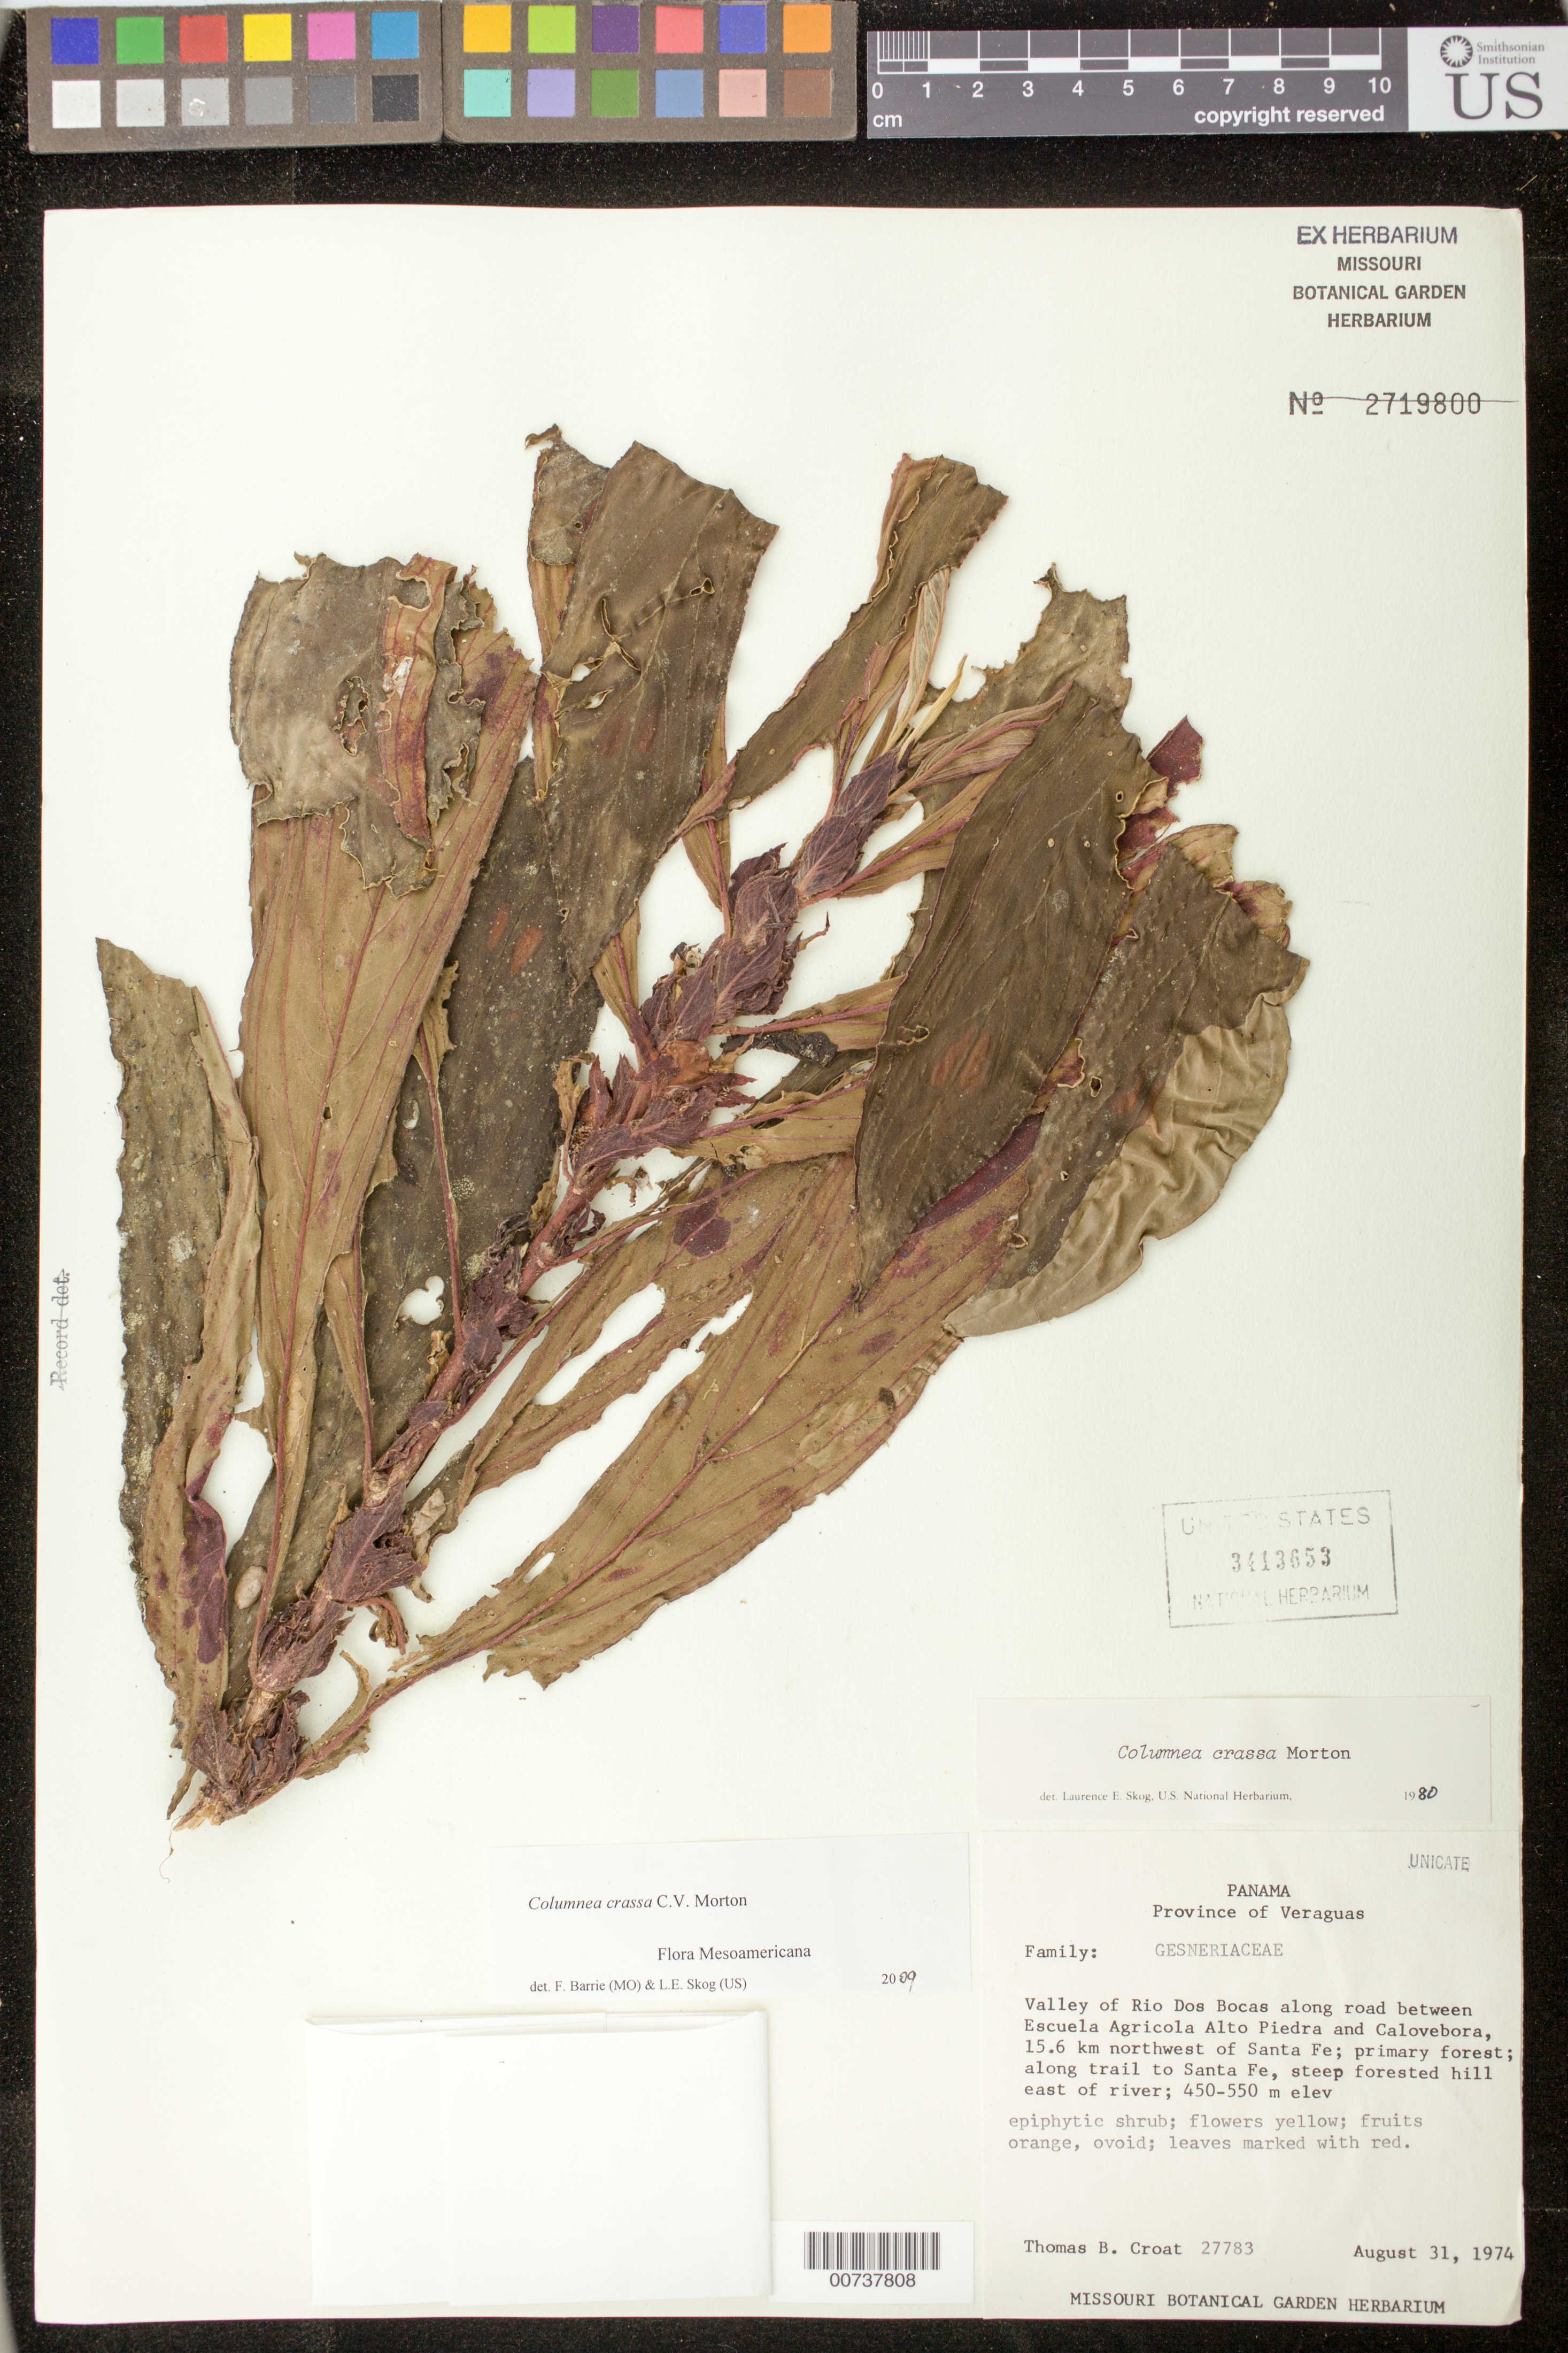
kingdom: Plantae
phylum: Tracheophyta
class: Magnoliopsida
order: Lamiales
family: Gesneriaceae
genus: Columnea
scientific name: Columnea crassa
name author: C.V. Morton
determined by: Skog, Laurence E.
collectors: T. B. Croat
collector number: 27783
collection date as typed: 31 Aug 1974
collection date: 1974-08-31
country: Panama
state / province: Veraguas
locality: Valley of Rio Dos Bocas along road between Escuela Agrocola Alto Piedra and Calovebora, 15.6 km NW of Santa Fe; along trail to Santa Fe, steep forested hill east of river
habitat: Primary forest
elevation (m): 450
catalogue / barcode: US 3413653